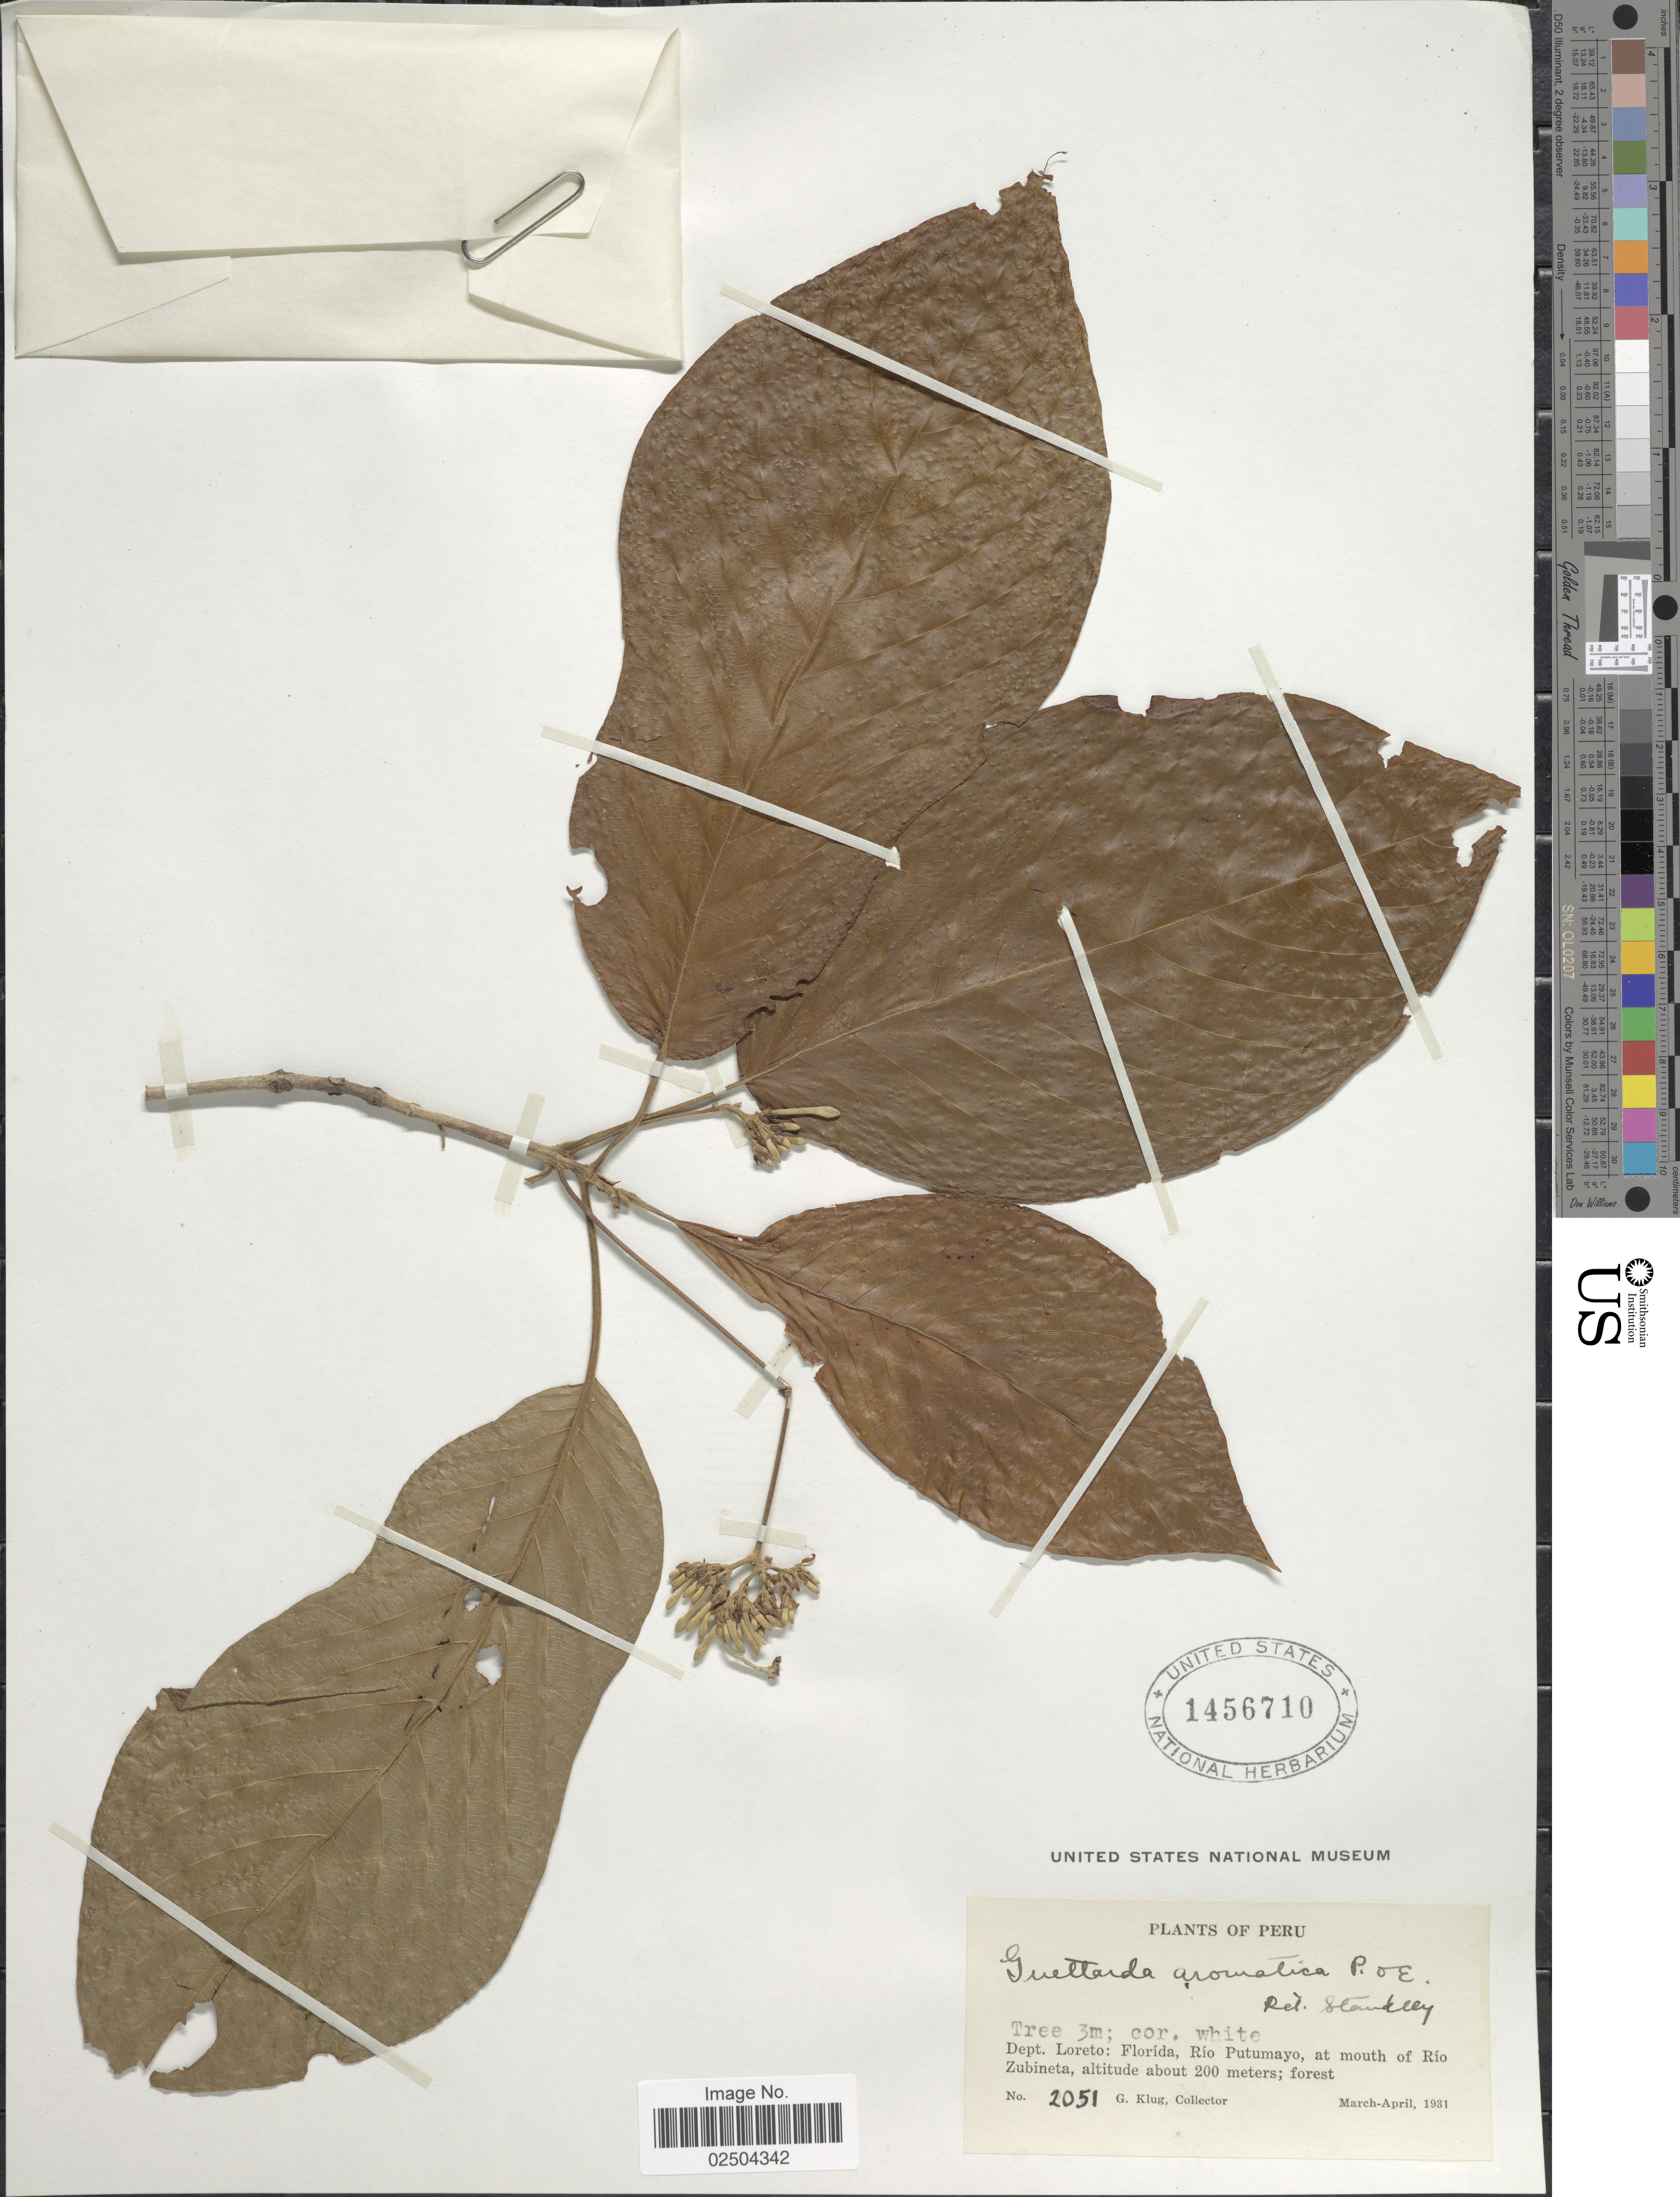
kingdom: Plantae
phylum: Tracheophyta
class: Magnoliopsida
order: Gentianales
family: Rubiaceae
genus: Guettarda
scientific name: Guettarda aromatica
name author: Poepp. & Endl.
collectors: G. Klug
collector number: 2051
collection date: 1931-03/1931-04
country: Peru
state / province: Loreto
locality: Dept. Loreto: Florida, Rio Putumayo, at mouth of Rio Zubineta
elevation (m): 200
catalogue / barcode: US 1456710